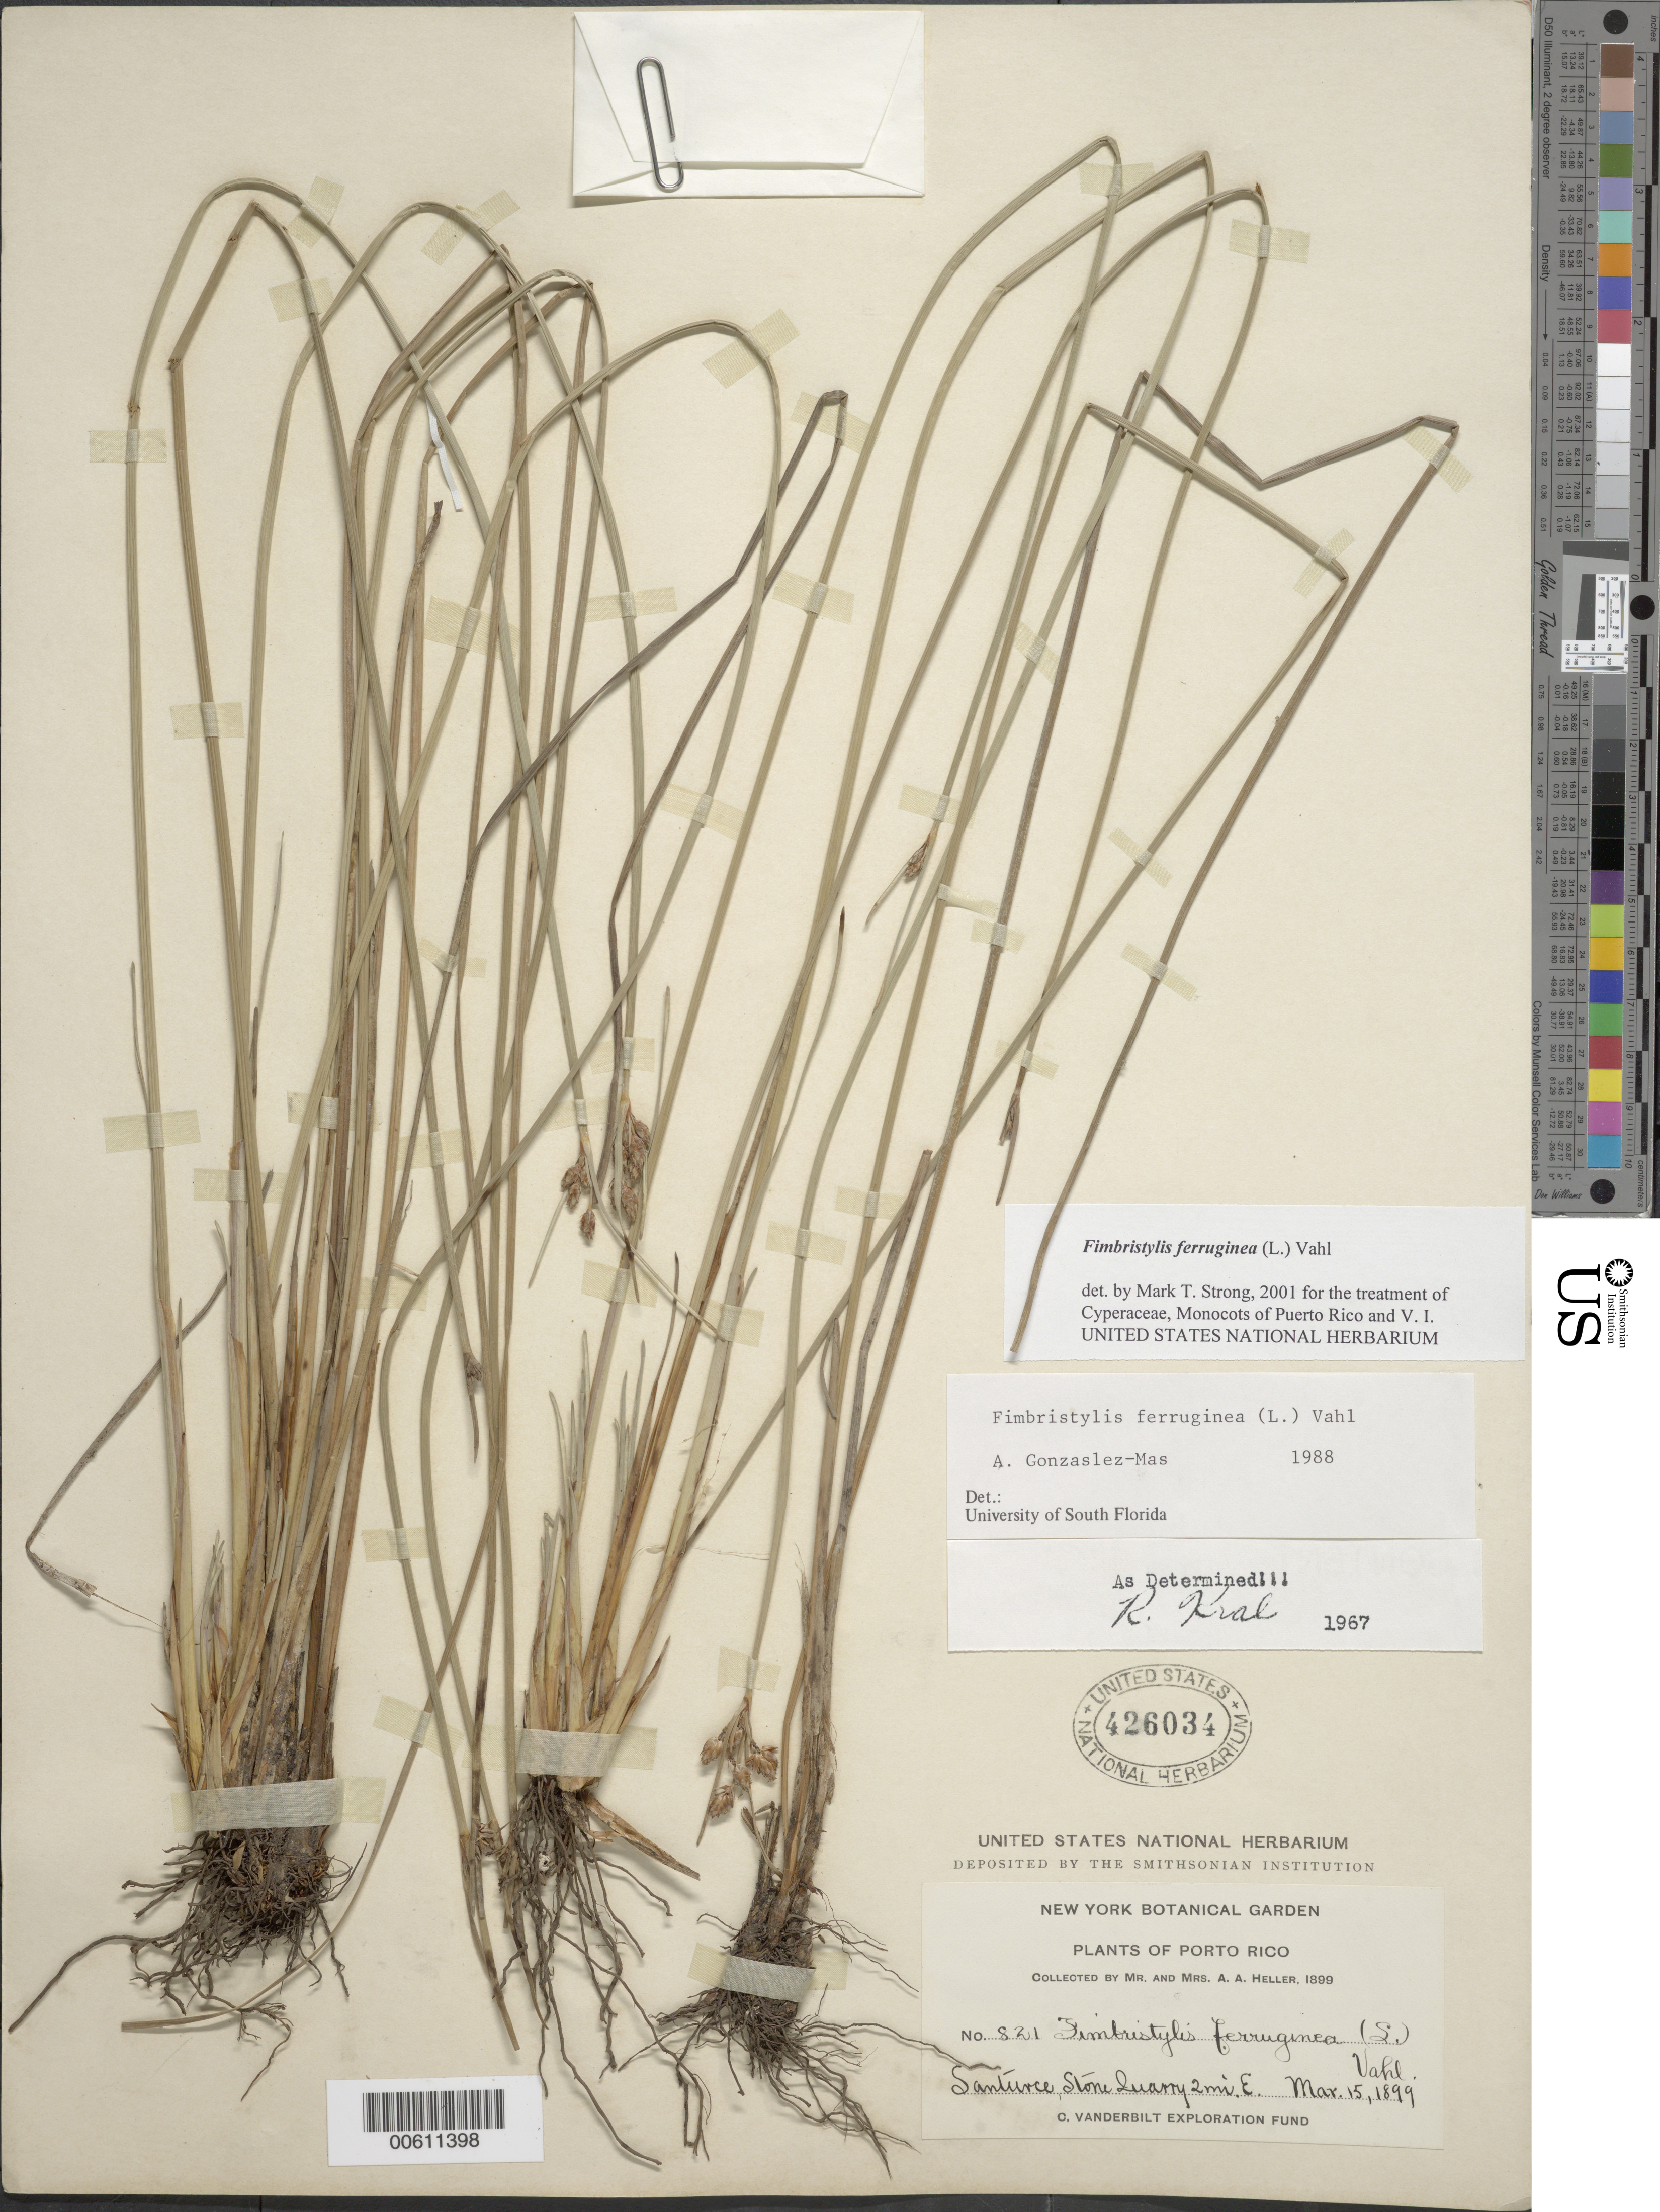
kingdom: Plantae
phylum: Tracheophyta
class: Liliopsida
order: Poales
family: Cyperaceae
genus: Fimbristylis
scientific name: Fimbristylis ferruginea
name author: (L.) Vahl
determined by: Strong, M. T., (US), Smithsonian Institution - National Museum of Natural History (UNITED STATES)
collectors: A. A. Heller & E. G. Heller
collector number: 821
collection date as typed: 15 Mar 1899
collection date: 1899-03-15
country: Puerto Rico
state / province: San Juan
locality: Stone quarry 2 mi. E of Santurce.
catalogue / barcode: US 426034